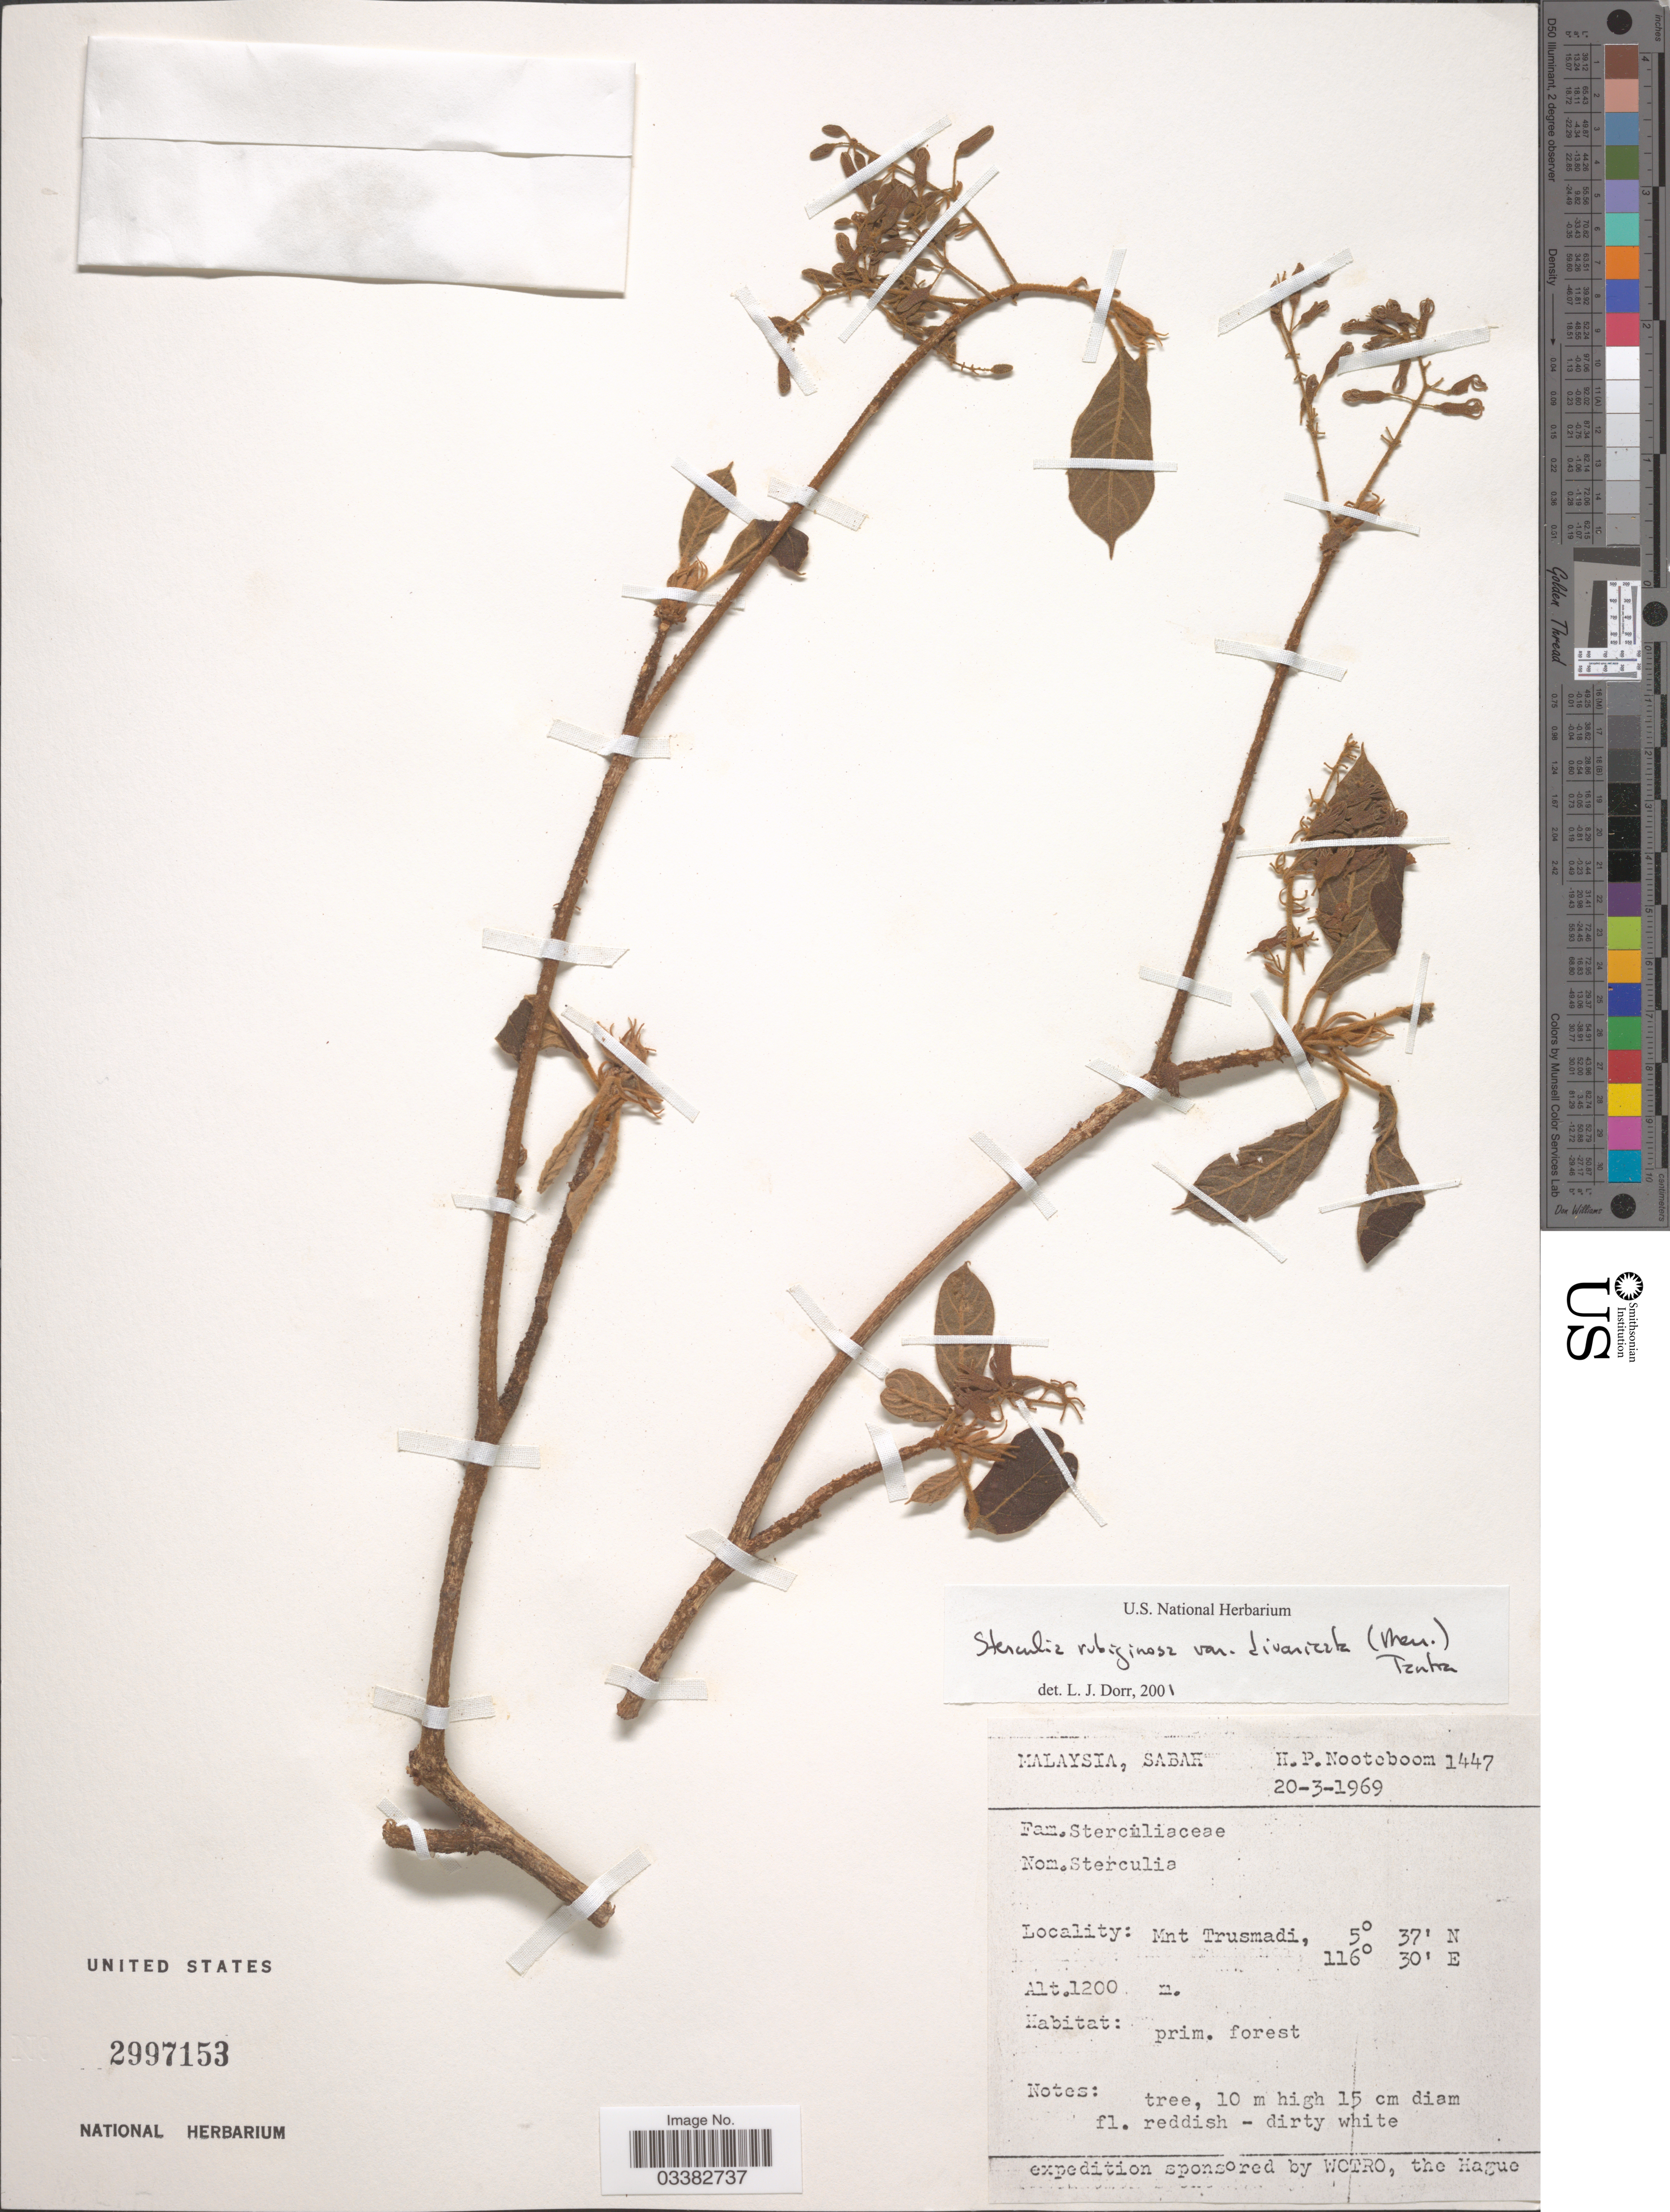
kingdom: Plantae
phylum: Tracheophyta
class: Magnoliopsida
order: Malvales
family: Malvaceae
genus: Sterculia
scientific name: Sterculia rubiginosa var. divaricata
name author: (Merr.) Tantra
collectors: H. P. Nooteboom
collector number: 1447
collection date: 1969-03-20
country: Malaysia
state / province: Sabah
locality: Mnt Trusmadi.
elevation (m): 1200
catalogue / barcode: US 2997153